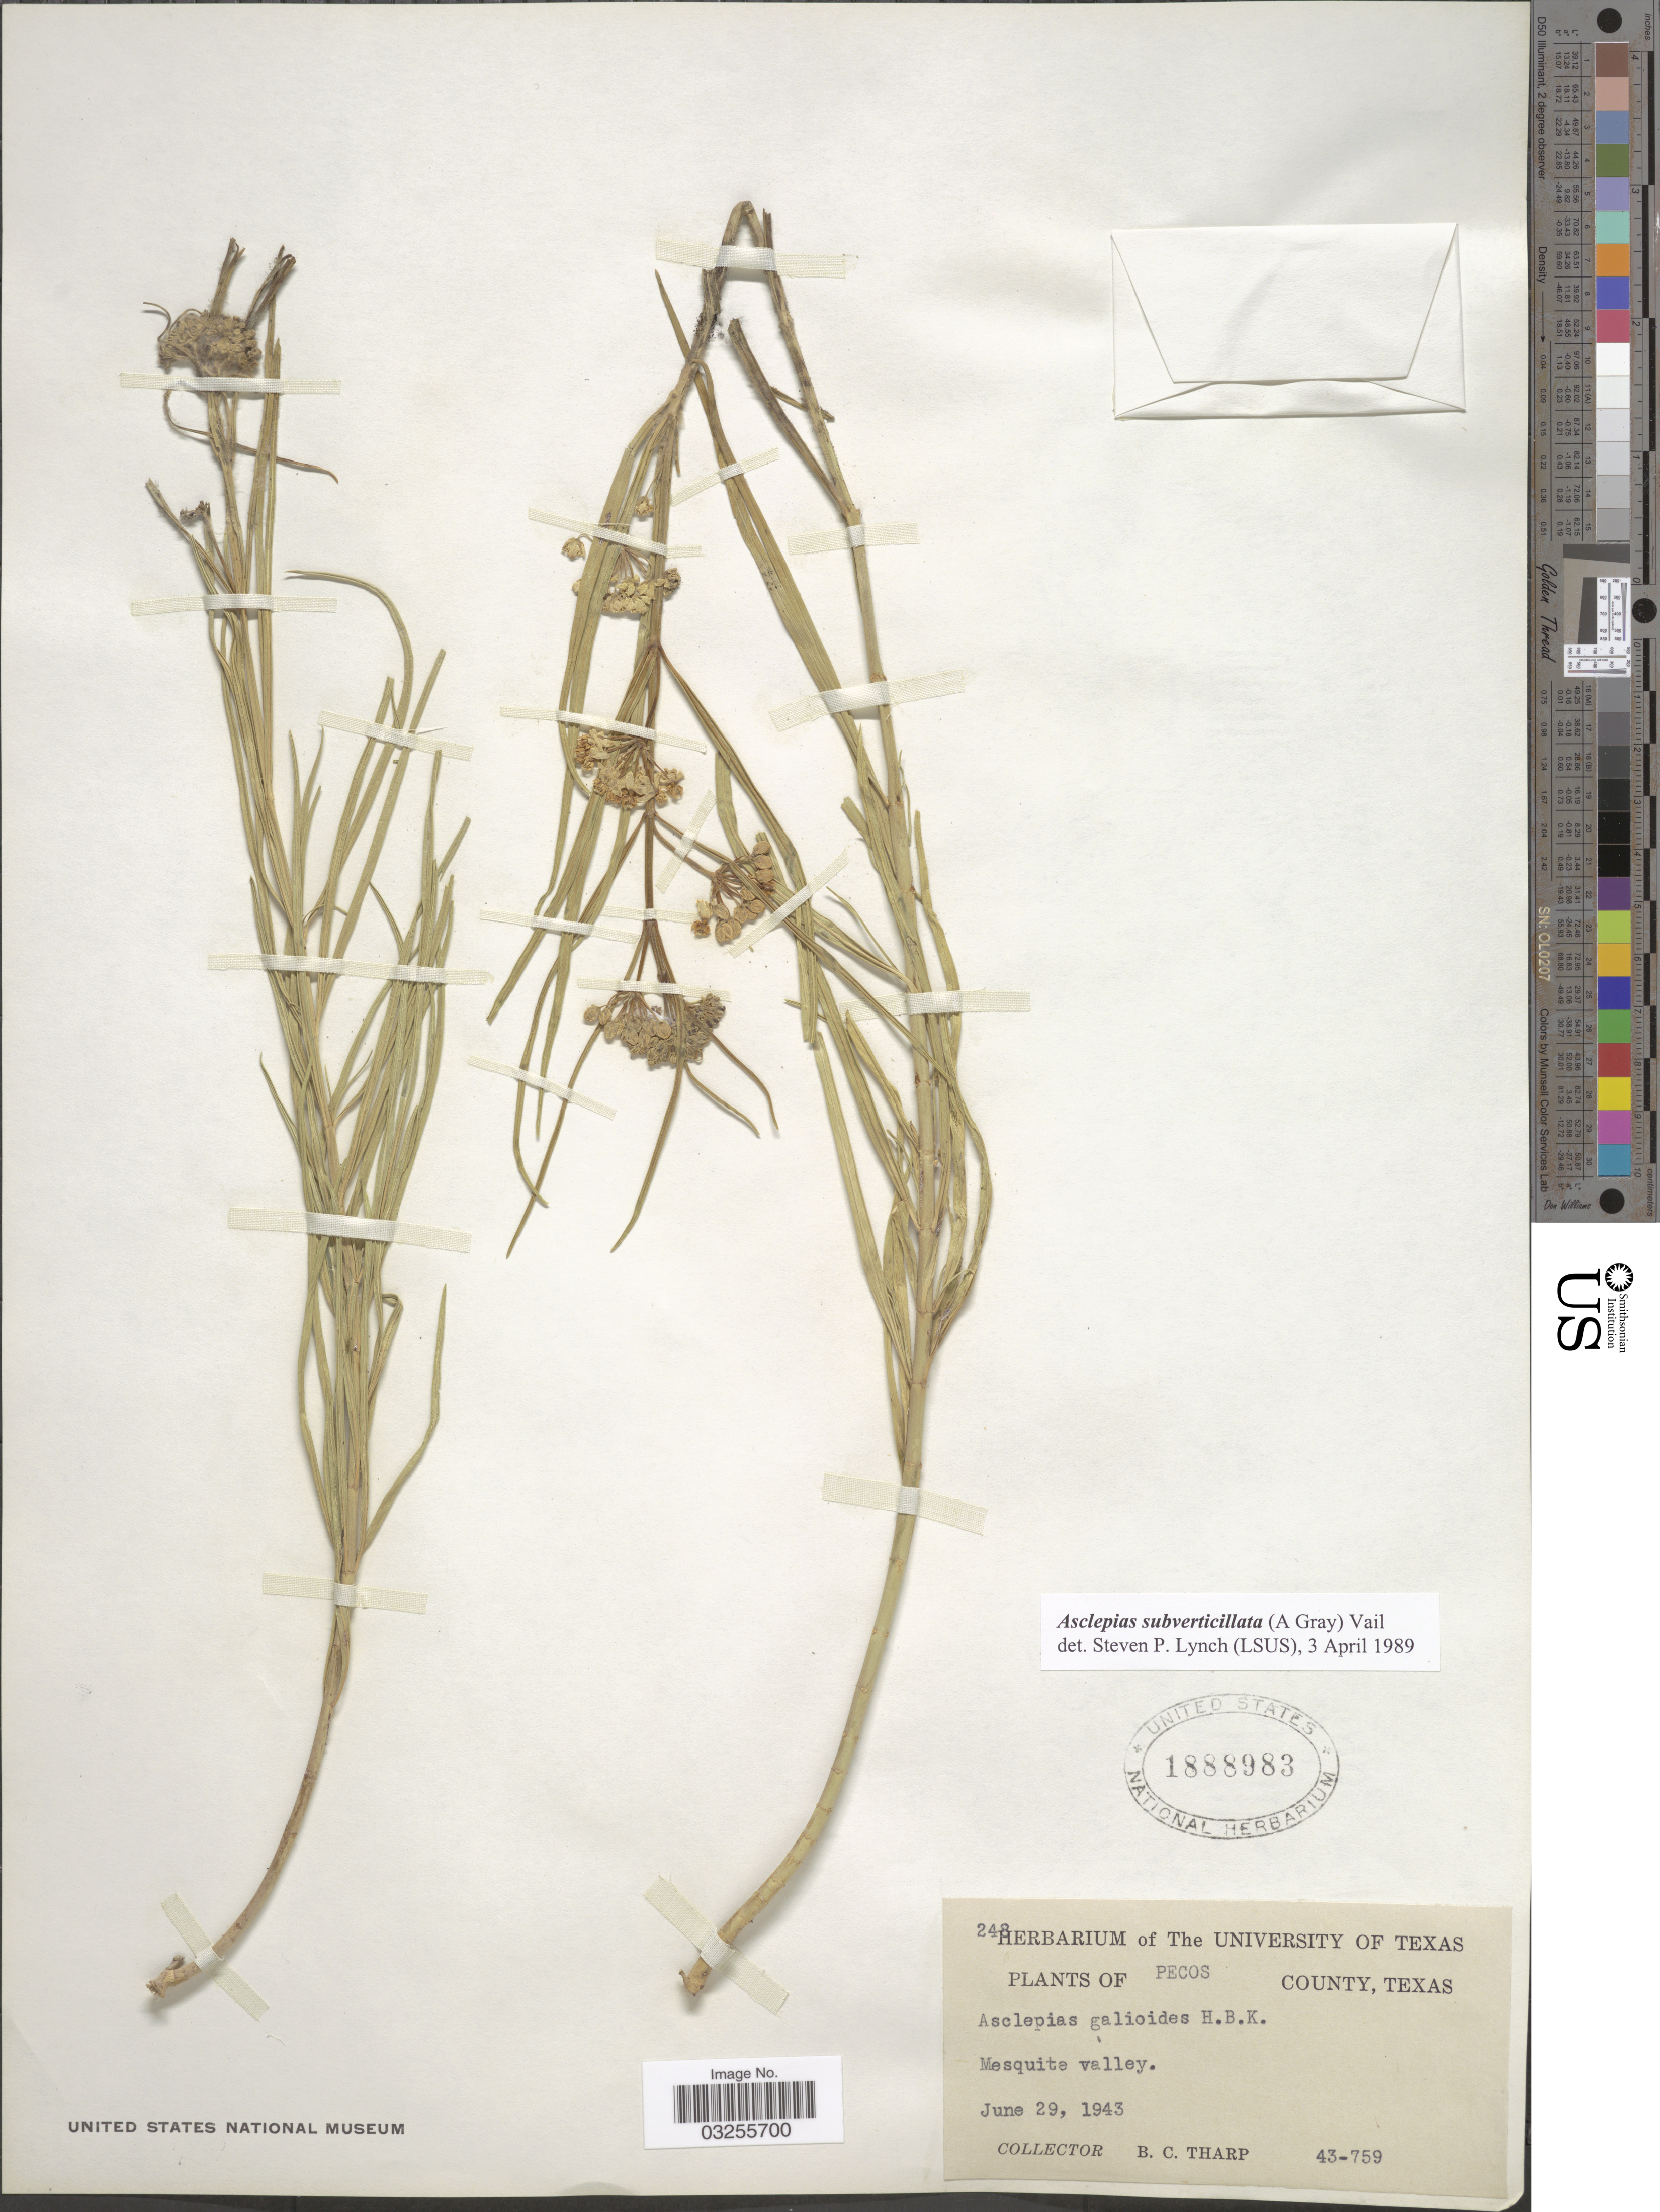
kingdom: Plantae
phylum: Tracheophyta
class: Magnoliopsida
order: Gentianales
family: Apocynaceae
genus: Asclepias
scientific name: Asclepias subverticillata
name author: (A. Gray) Vail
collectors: B. C. Tharp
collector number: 43-759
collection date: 1943-06-29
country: United States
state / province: Texas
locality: Pecos County. Mesquite valley.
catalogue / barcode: US 1888983